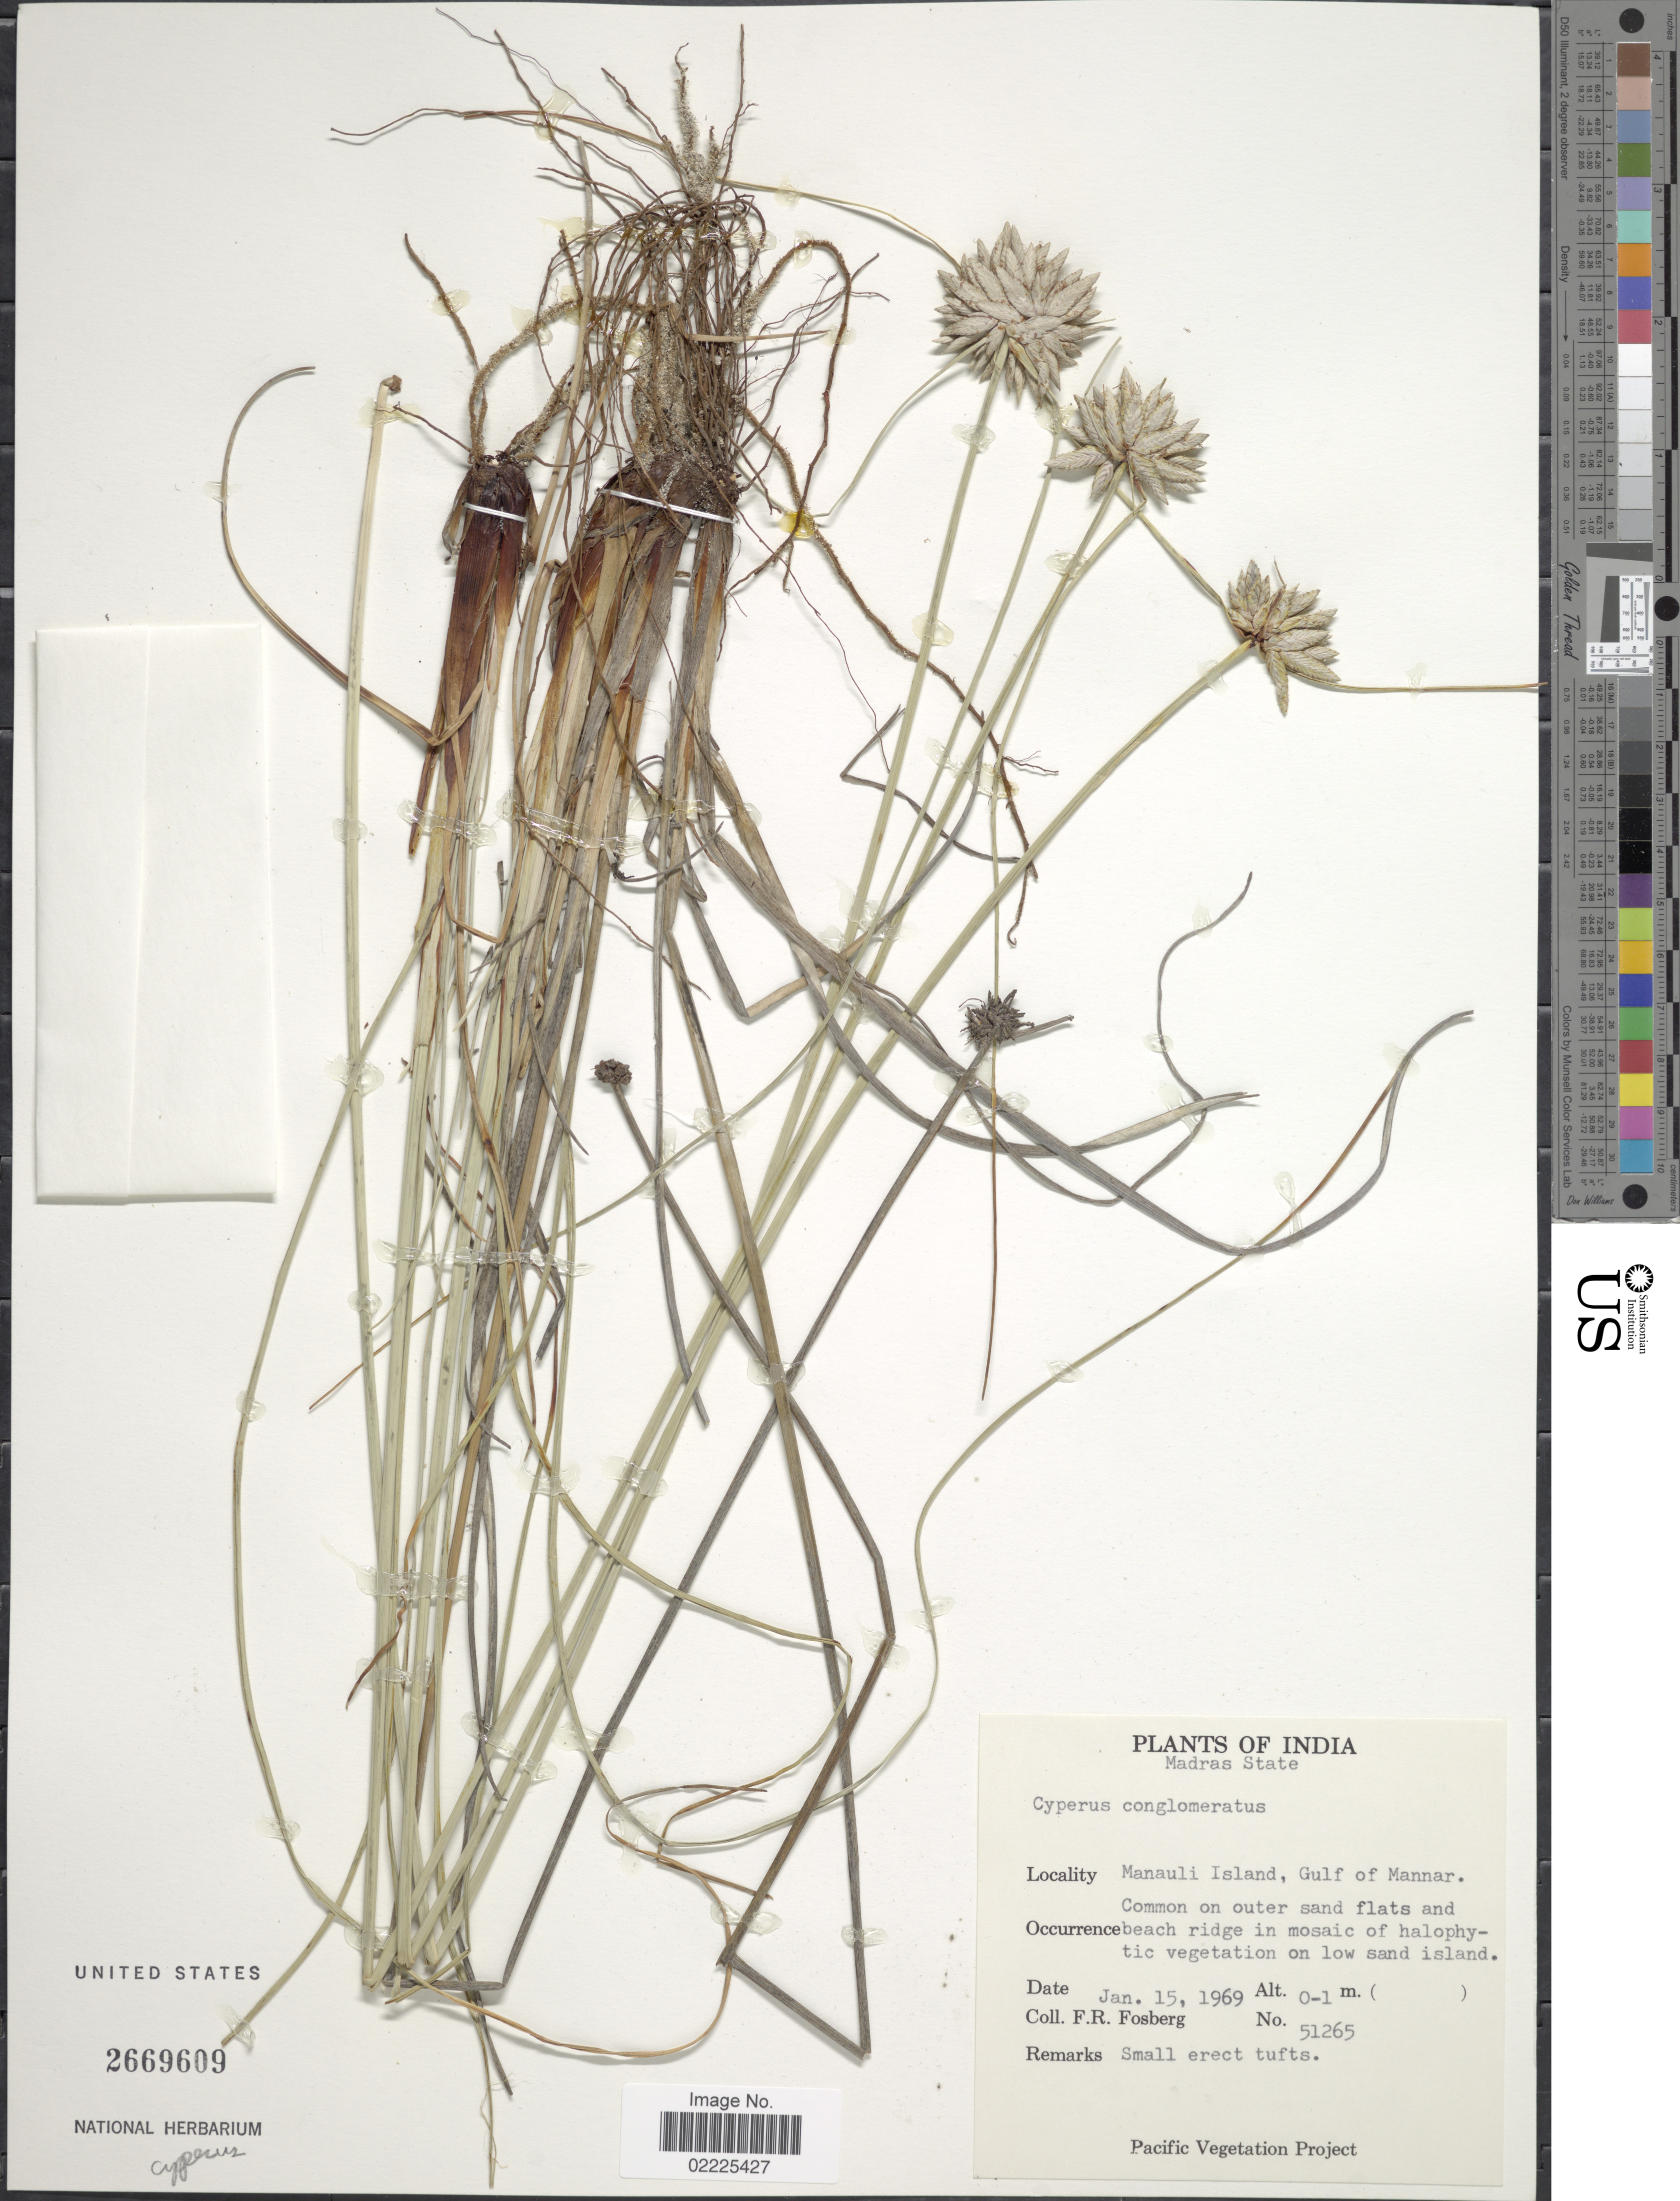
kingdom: Plantae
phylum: Tracheophyta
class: Liliopsida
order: Poales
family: Cyperaceae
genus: Cyperus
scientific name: Cyperus conglomeratus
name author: Rottb.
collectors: F. R. Fosberg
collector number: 51265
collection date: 1969-01-15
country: Sri Lanka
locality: Madras State, Manauli Island, Gulf of Mannar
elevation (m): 0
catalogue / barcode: US 2669609